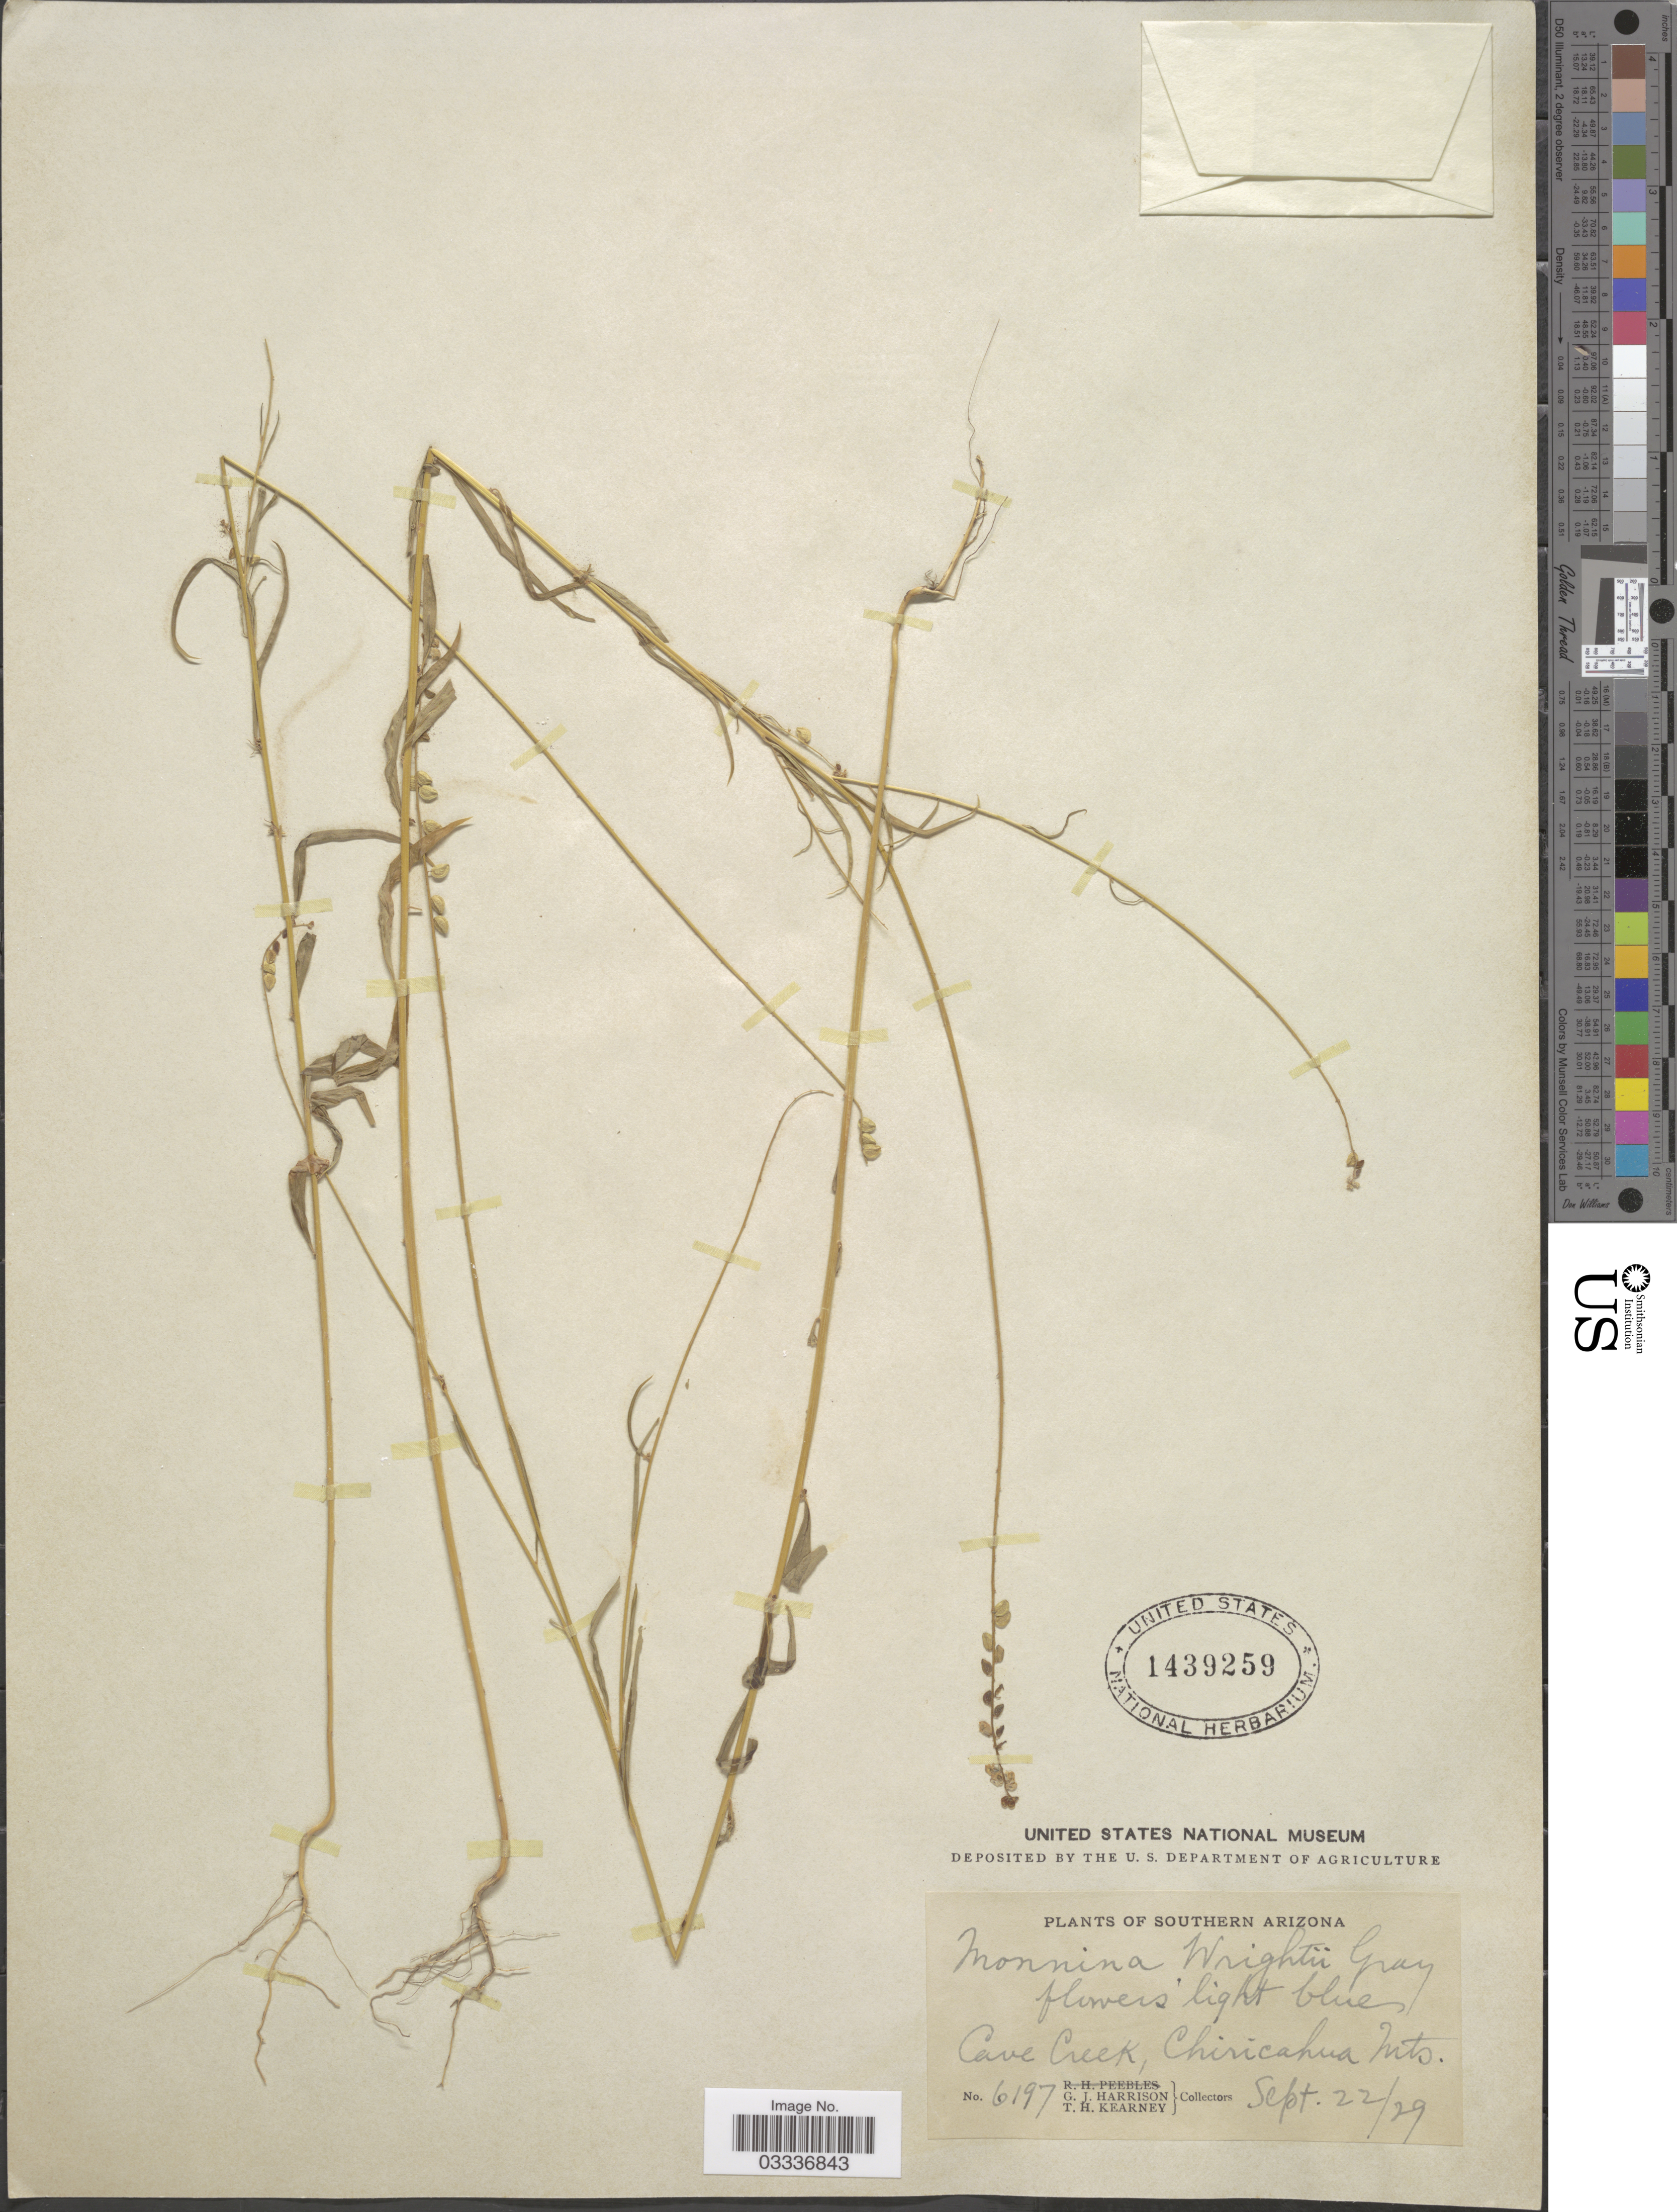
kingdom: Plantae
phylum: Tracheophyta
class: Magnoliopsida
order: Fabales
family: Polygalaceae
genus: Monnina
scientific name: Monnina wrightii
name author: A. Gray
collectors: G. J. Harrison & T. H. Kearney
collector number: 6197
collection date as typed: Transcribed d/m/y: 22/9/29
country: United States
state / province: Arizona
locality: Southern Arizona. Cave Creek, Chiricahua Mts.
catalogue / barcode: US 1439259